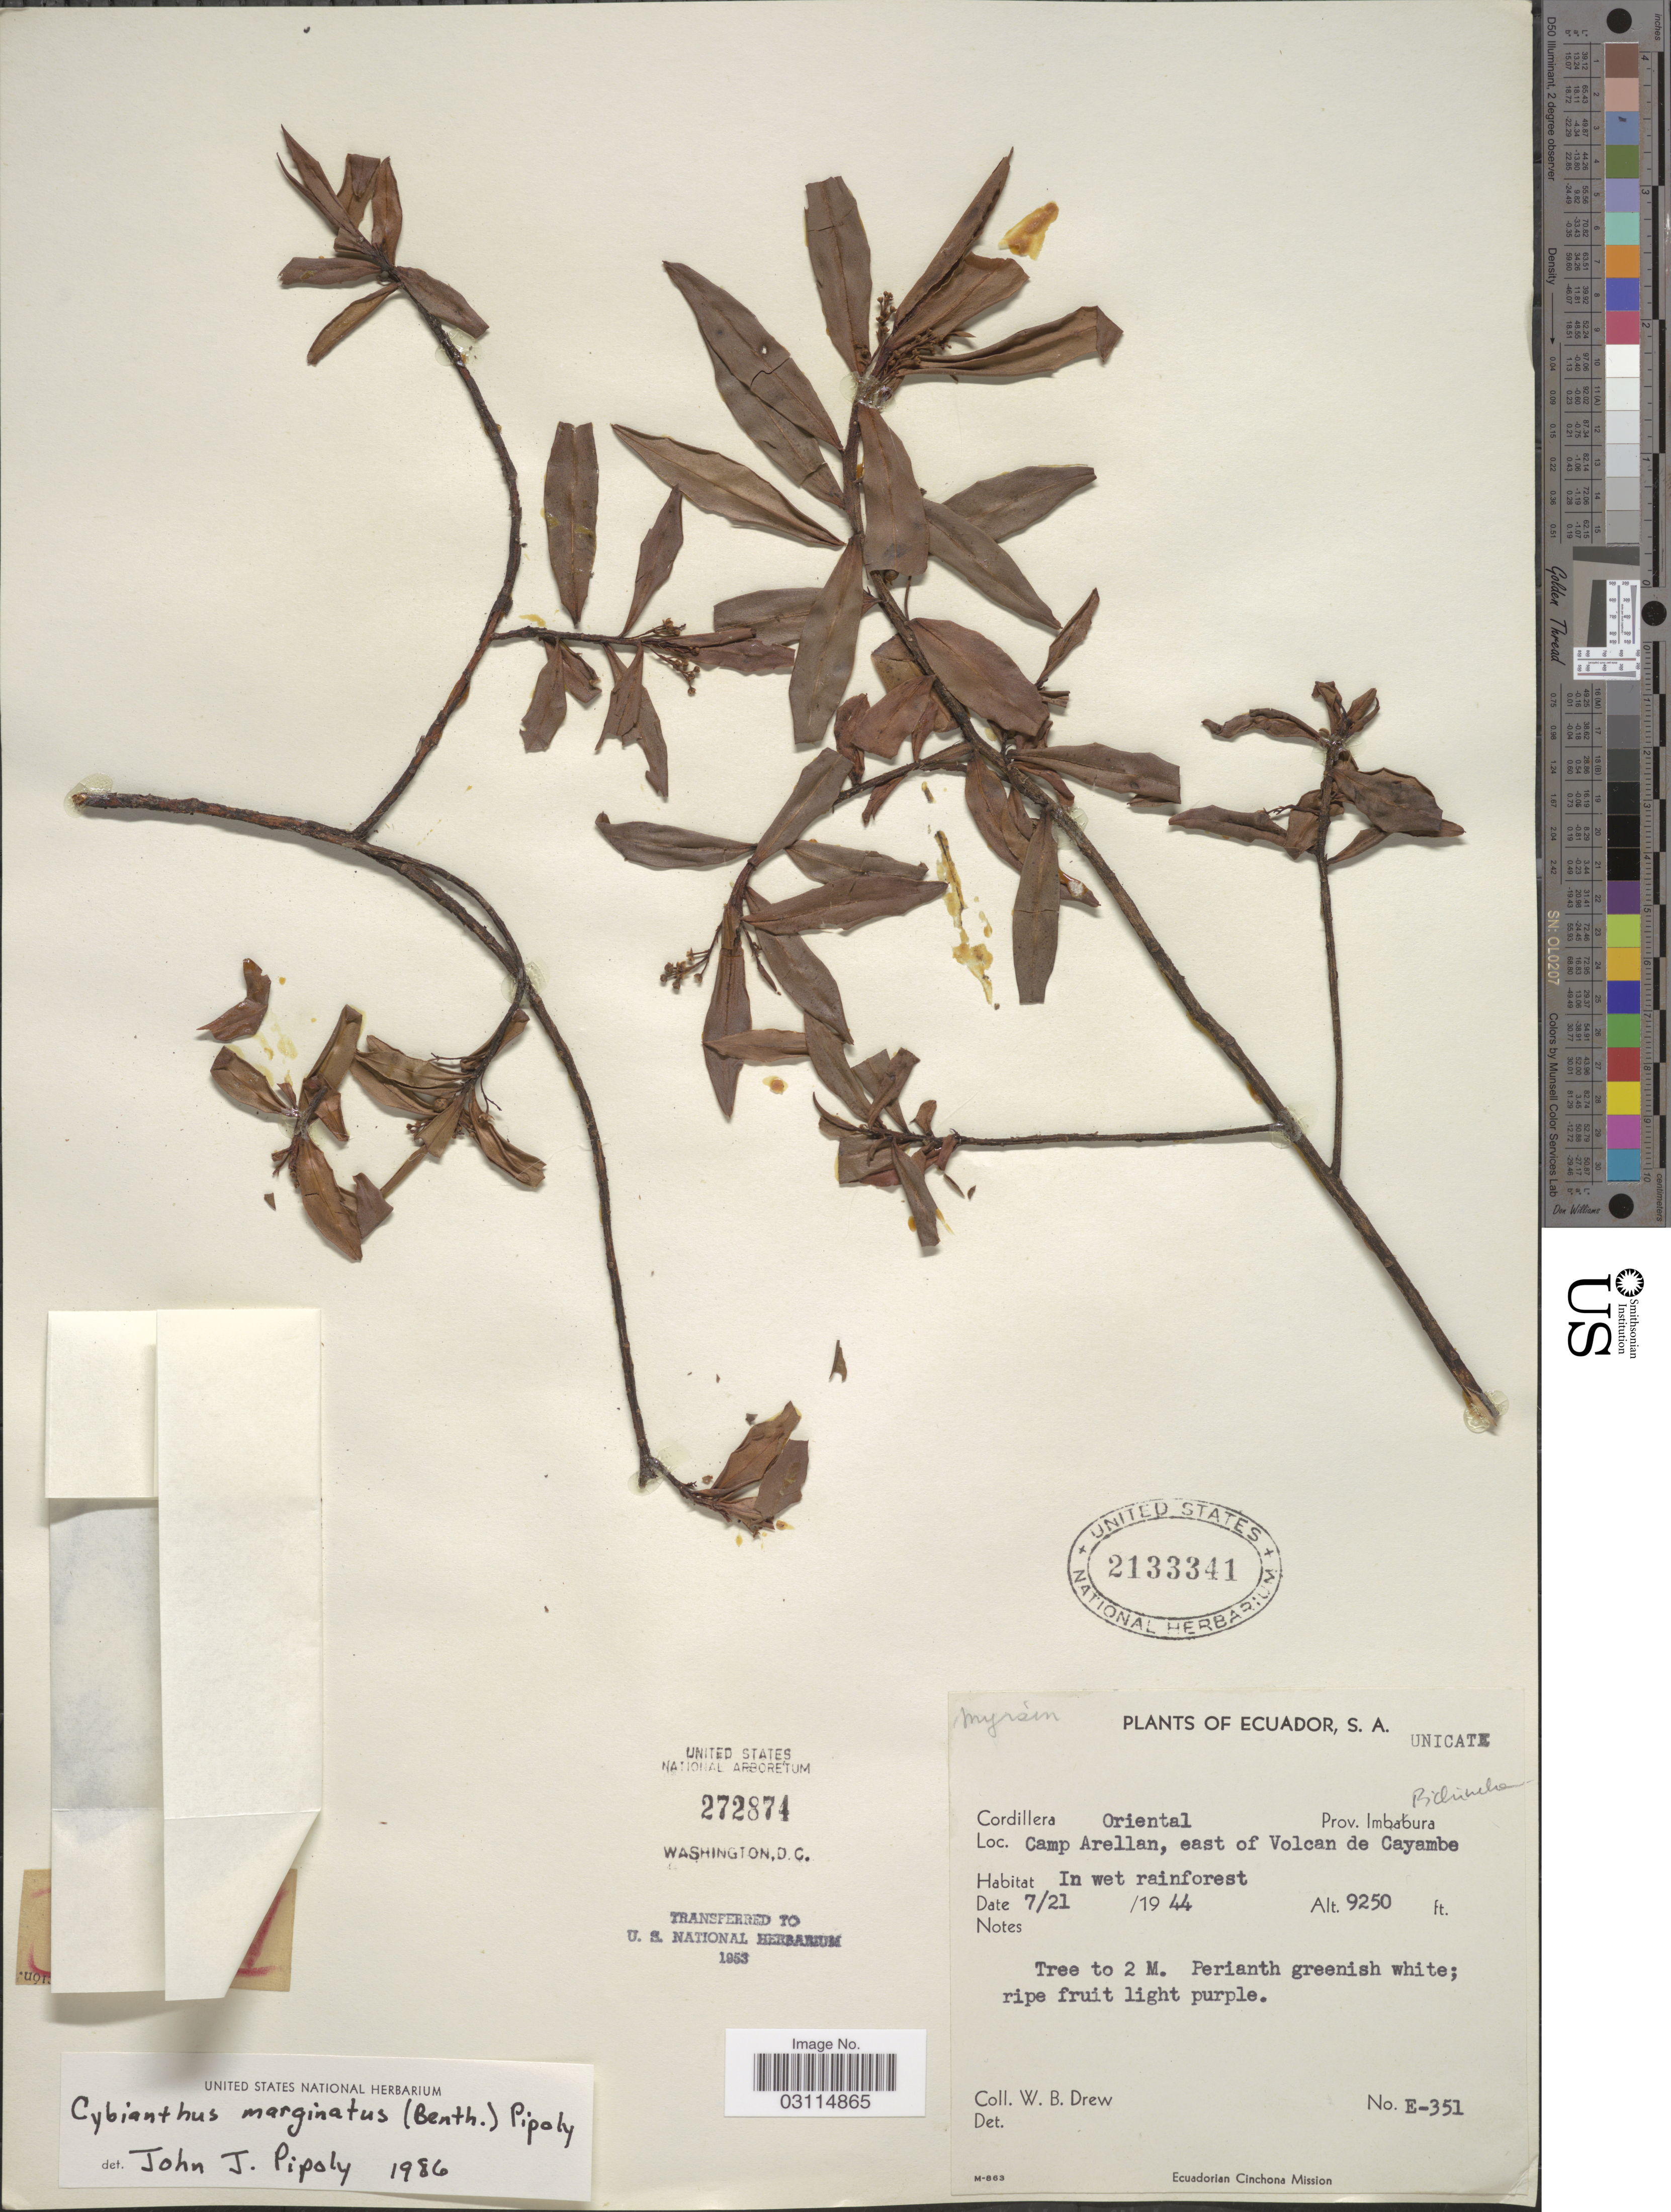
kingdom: Plantae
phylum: Tracheophyta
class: Magnoliopsida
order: Ericales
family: Primulaceae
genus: Cybianthus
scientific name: Cybianthus marginatus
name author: (Benth.) Pipoly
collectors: W. B. Drew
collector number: E-351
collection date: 1944-07-21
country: Ecuador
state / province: Pichincha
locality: Cordillera Oriental. Camp Arellan, east of Volcan de Cayambe.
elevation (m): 2819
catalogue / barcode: US 2133341